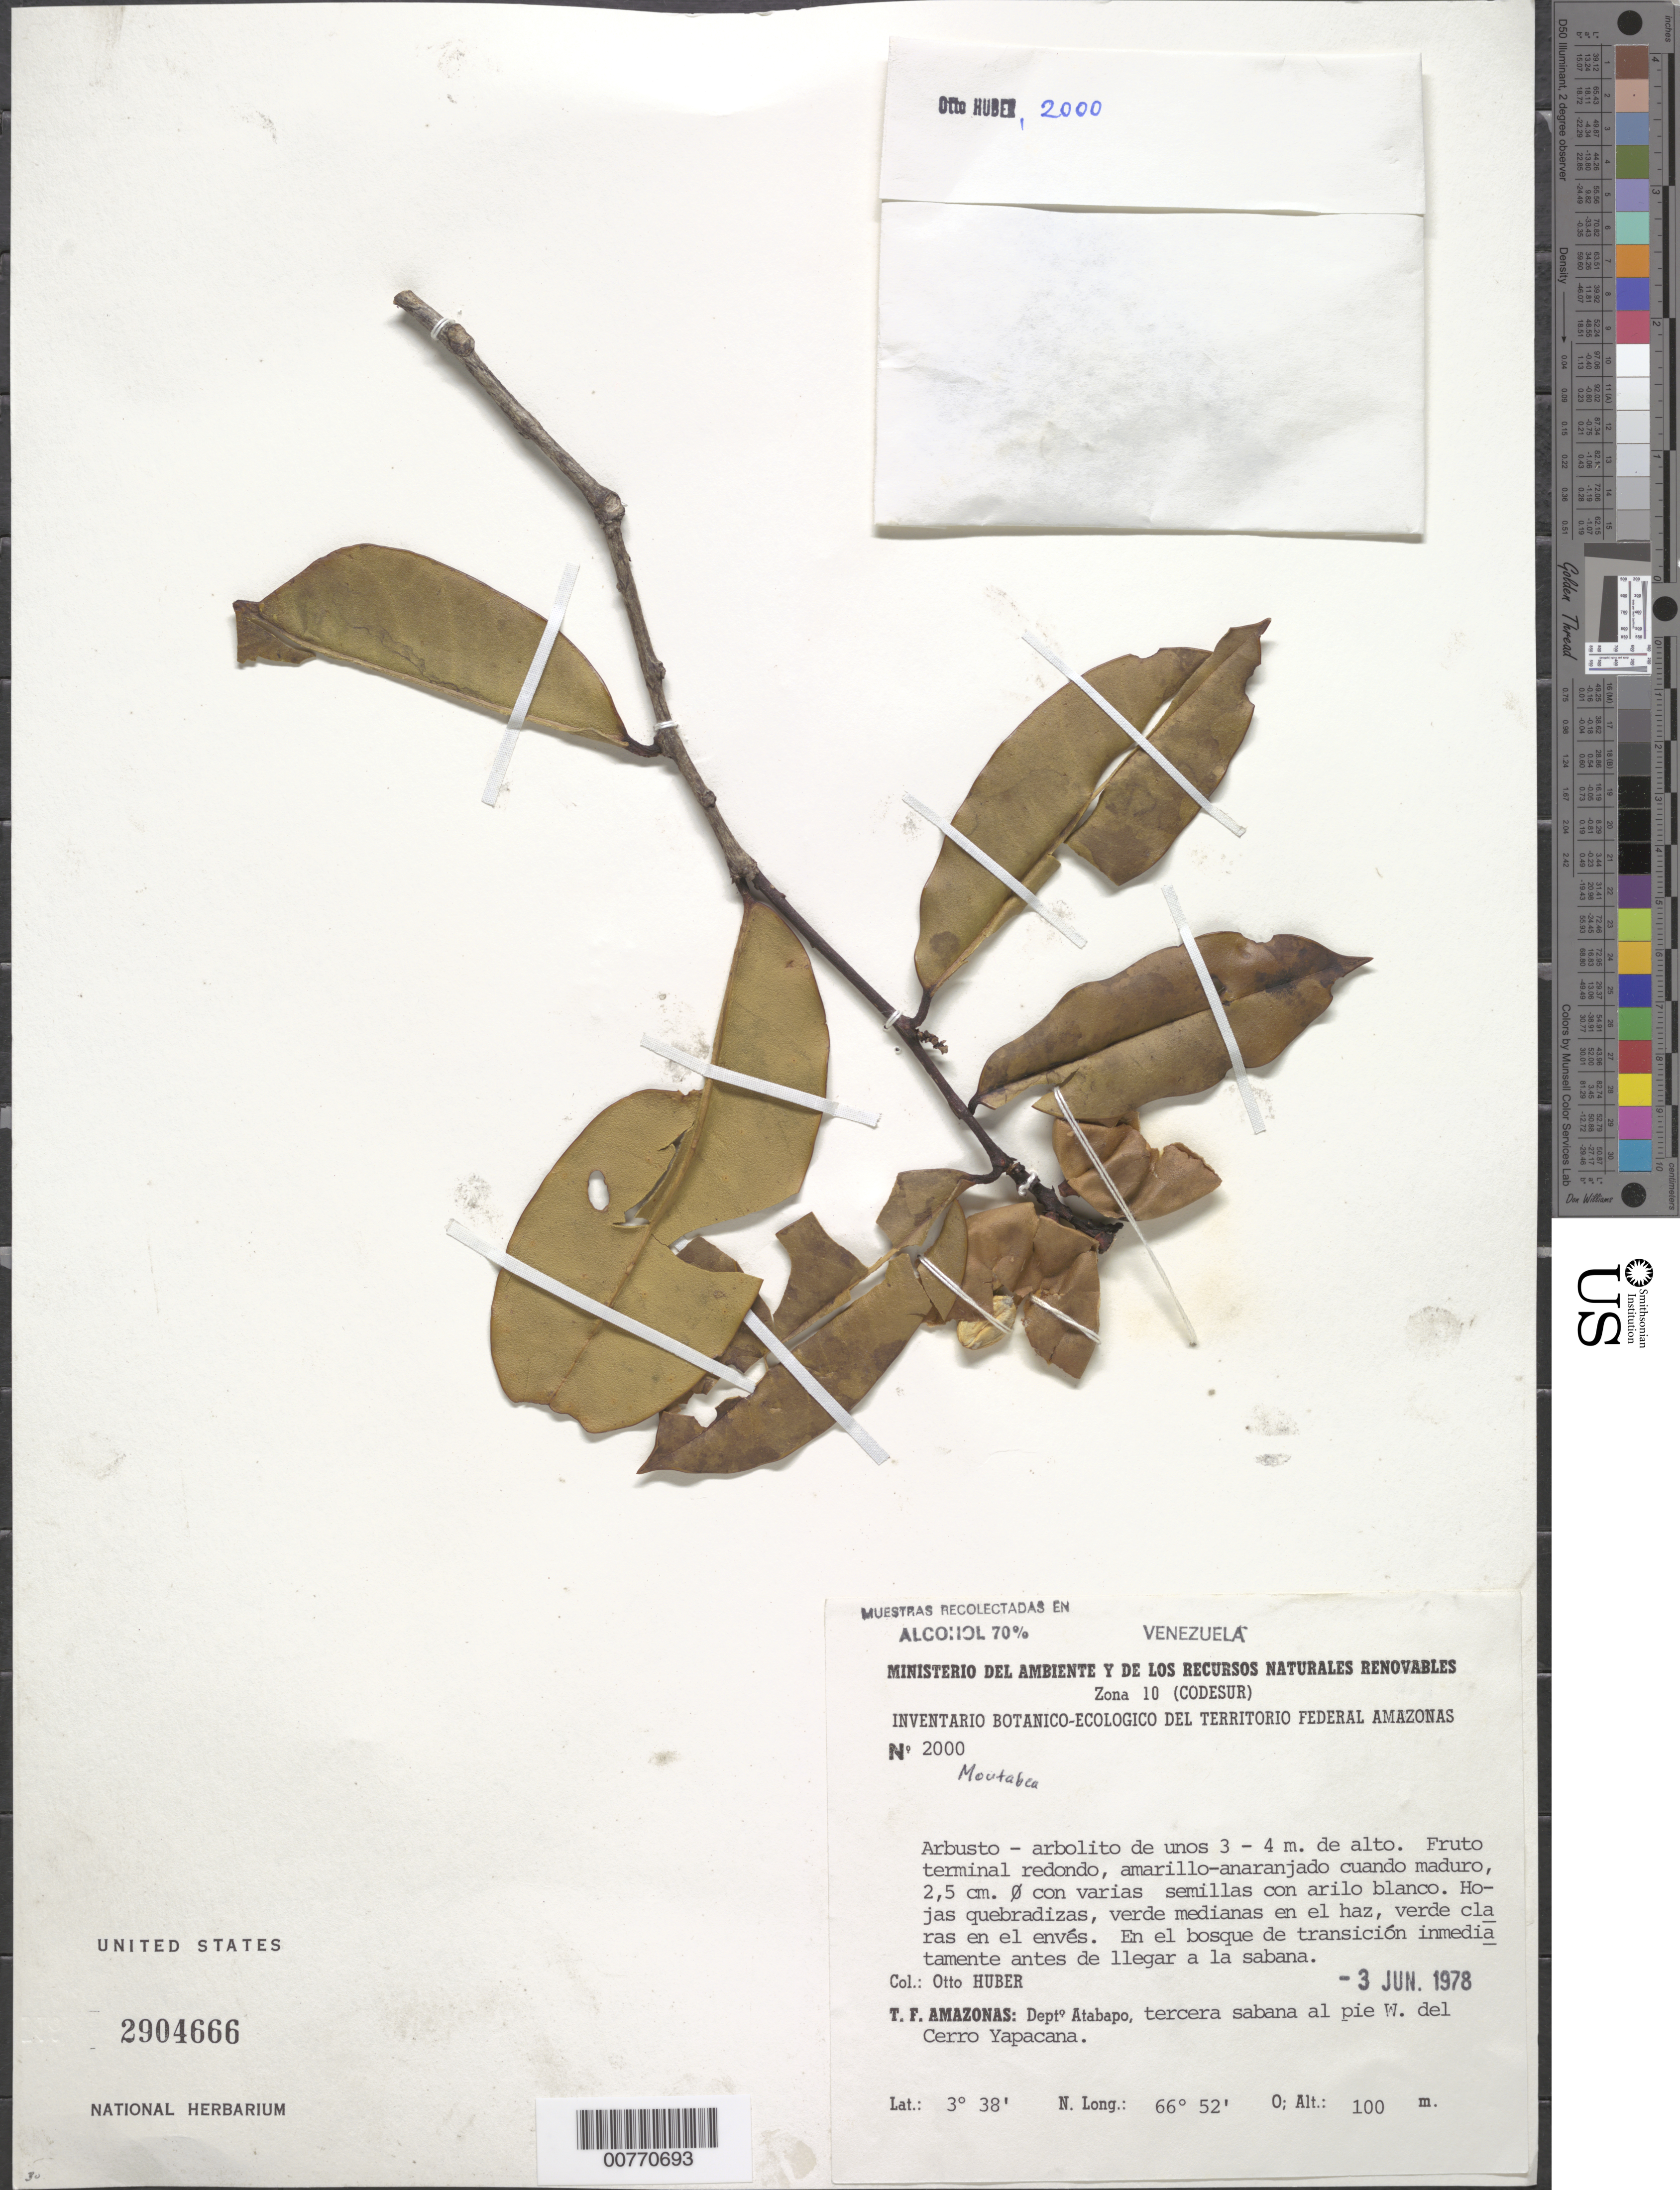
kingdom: Plantae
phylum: Tracheophyta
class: Magnoliopsida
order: Fabales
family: Polygalaceae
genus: Moutabea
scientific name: Moutabea sp.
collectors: O. Huber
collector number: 2000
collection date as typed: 3-Jun-78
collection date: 1978-06-03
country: Venezuela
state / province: Amazonas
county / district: Atabapo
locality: Cerro Yapacána, W del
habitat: Bosque de transicion inmediatamente antes de llegar a la sabana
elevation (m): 100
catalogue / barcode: US 2904666